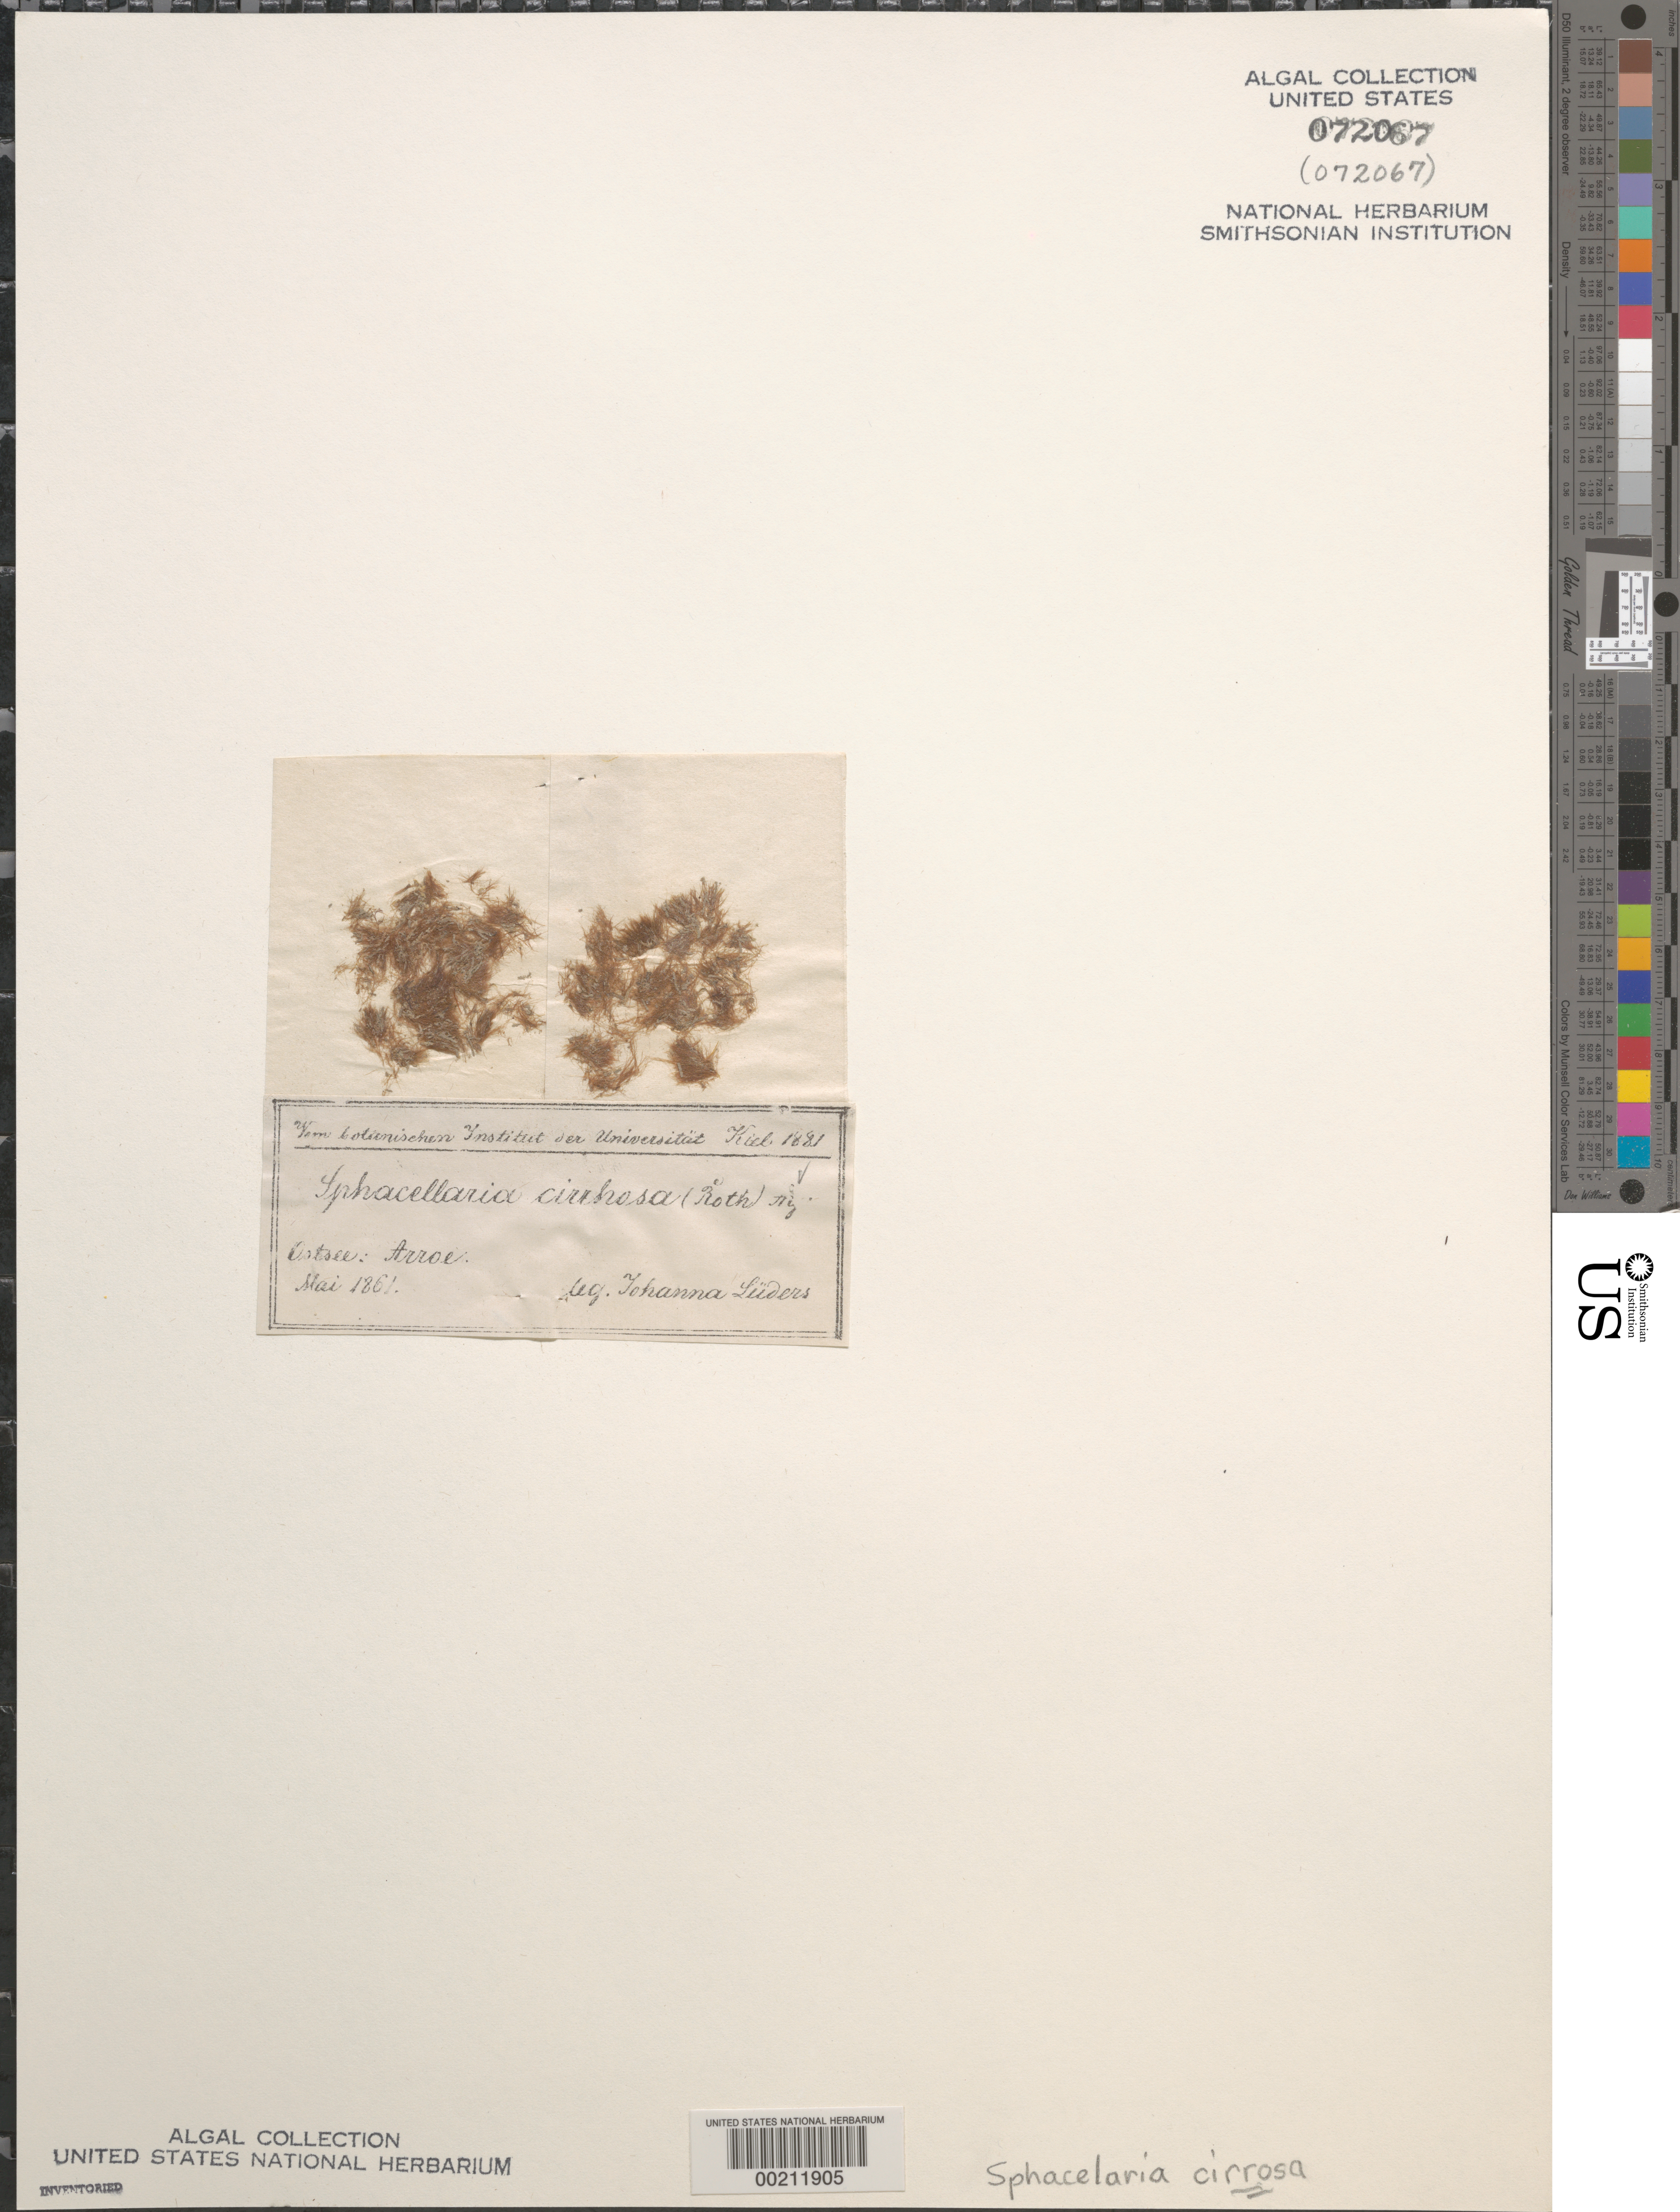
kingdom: Chromista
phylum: Ochrophyta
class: Phaeophyceae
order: Sphacelariales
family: Sphacelariaceae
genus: Sphacelaria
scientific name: Sphacelaria cirrosa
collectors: J. Lueders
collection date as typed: May 1861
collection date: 1861-05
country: Denmark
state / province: Syddanmark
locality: Aero (Arroe) Island, Baltic Sea (Ostsee). Fyn County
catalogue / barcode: US 72067